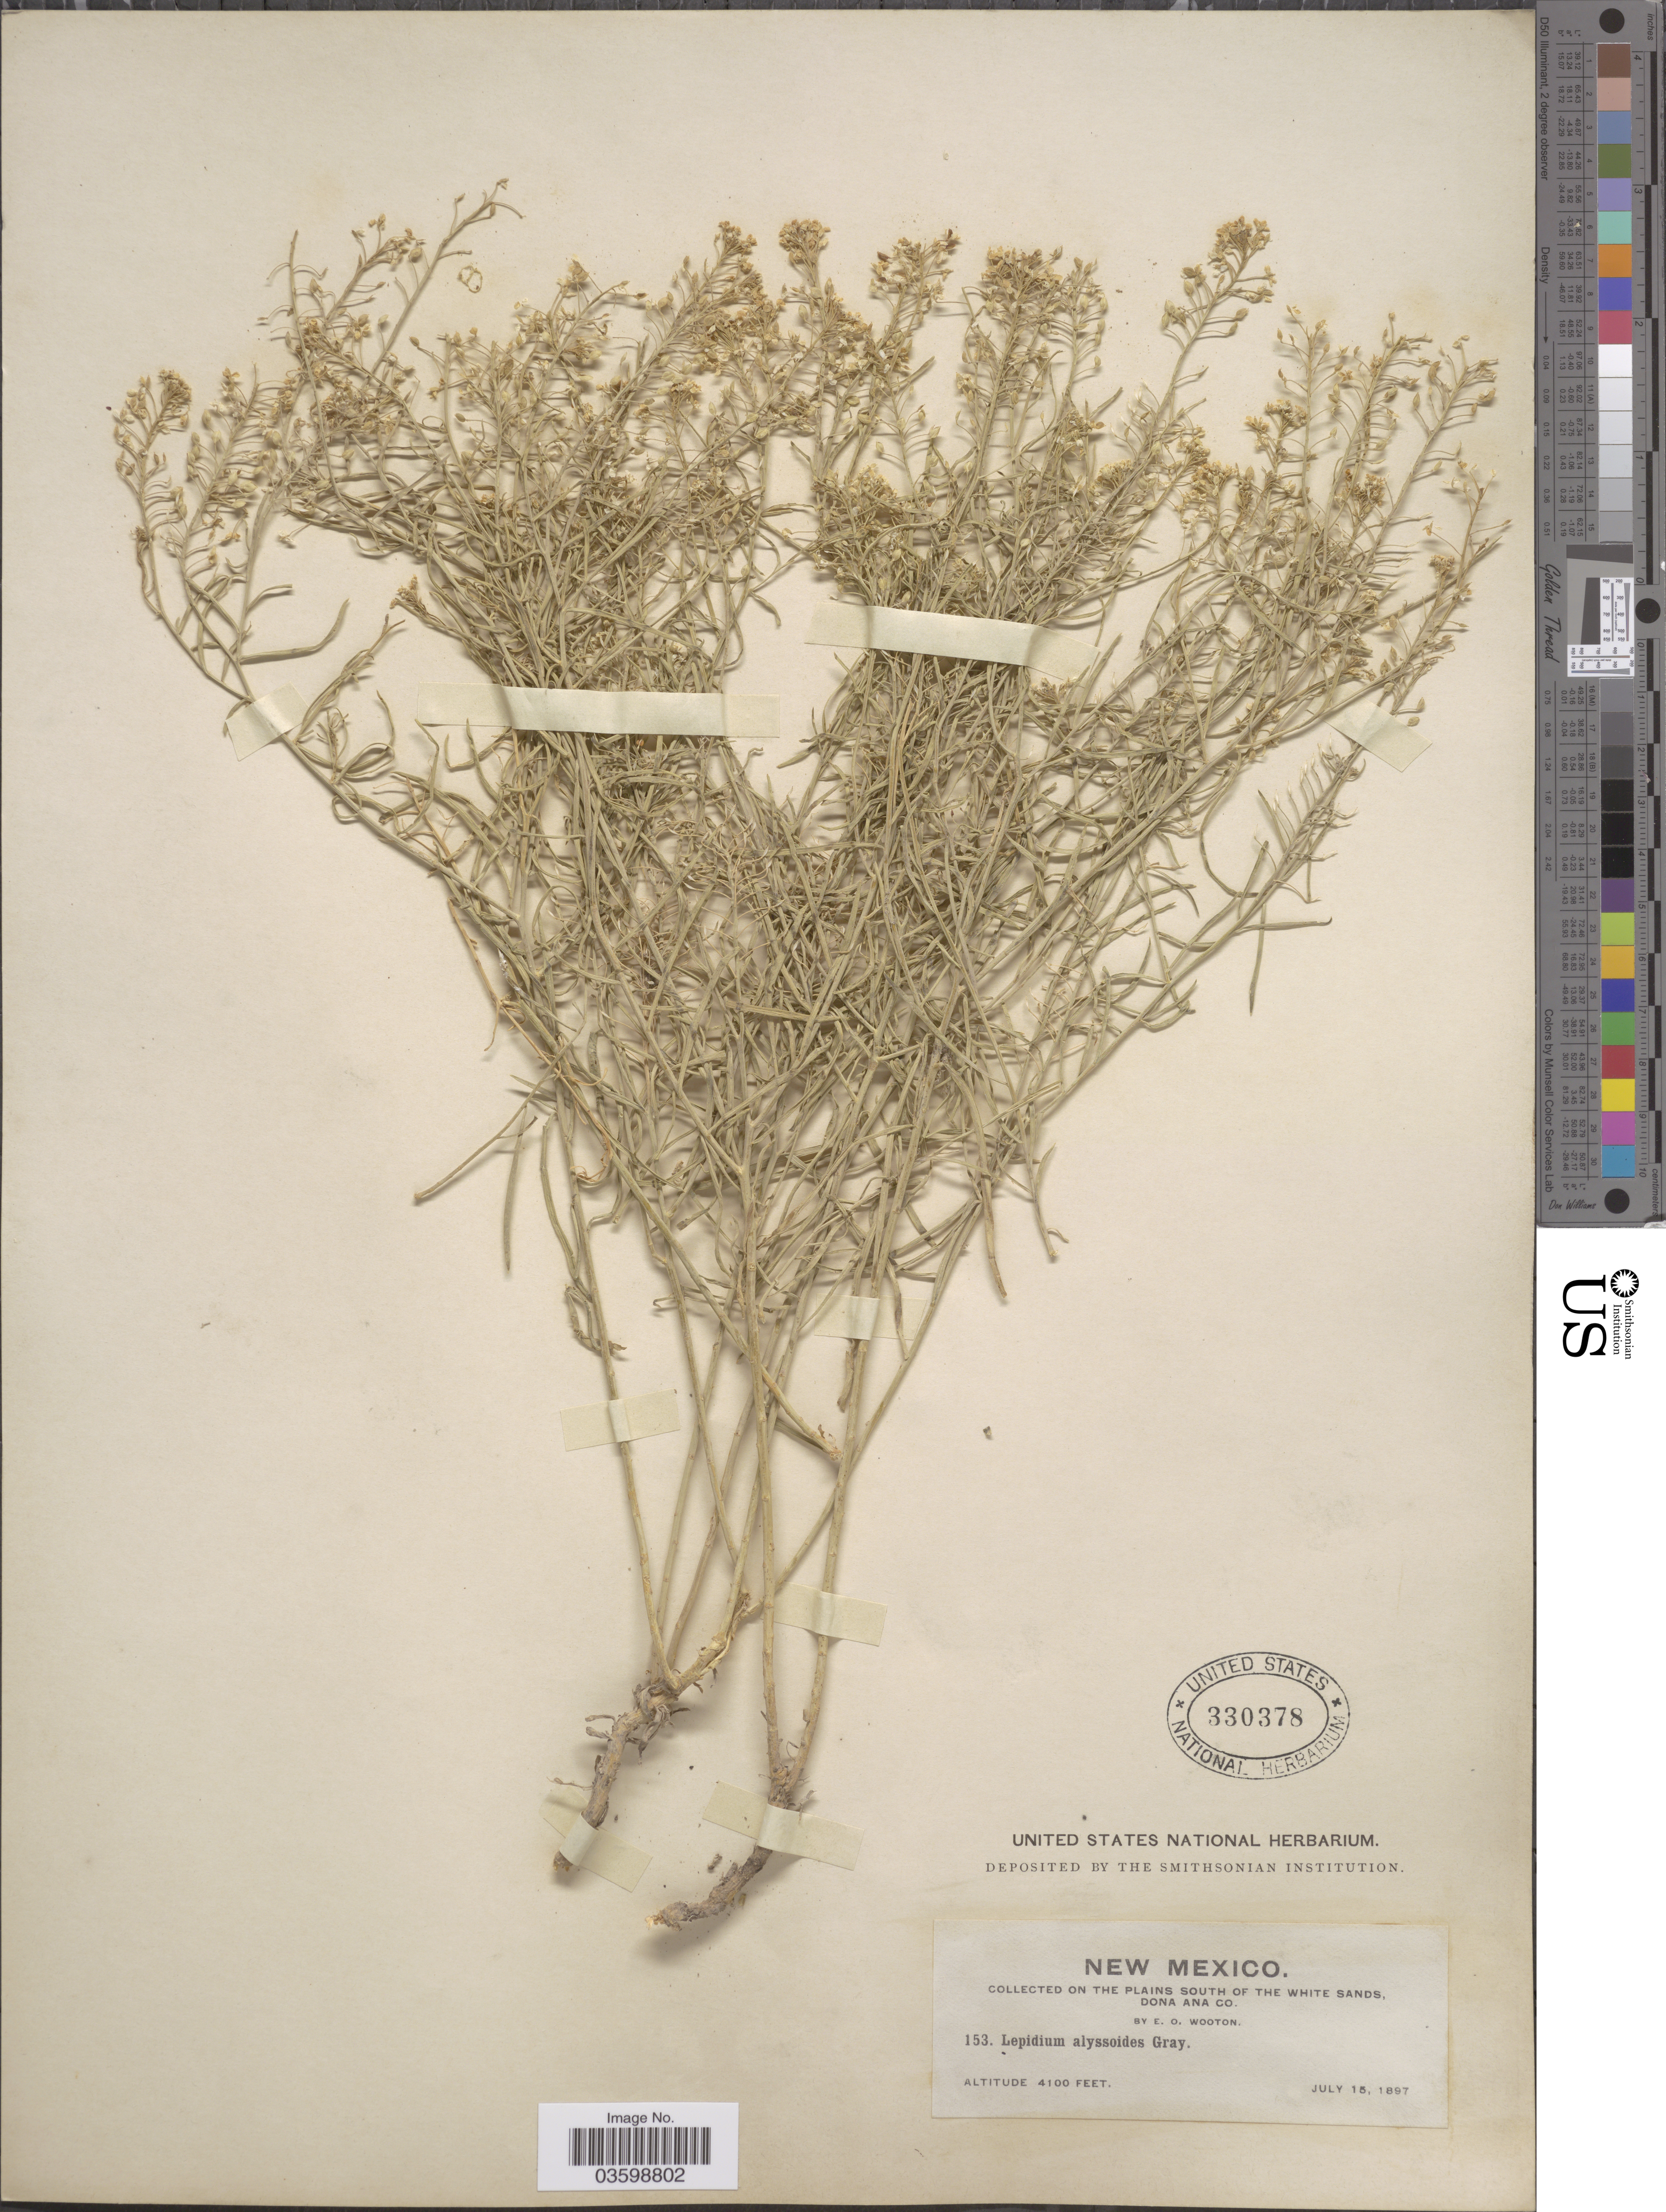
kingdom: Plantae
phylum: Tracheophyta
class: Magnoliopsida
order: Brassicales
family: Brassicaceae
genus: Lepidium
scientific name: Lepidium montanum var. alyssoides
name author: (A. Gray) M.E. Jones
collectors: E. O. Wooton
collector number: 153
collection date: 1897-07-15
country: United States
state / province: New Mexico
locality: On the plains South of the White Sands, Dona Ana Co.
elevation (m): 1250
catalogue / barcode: US 330378